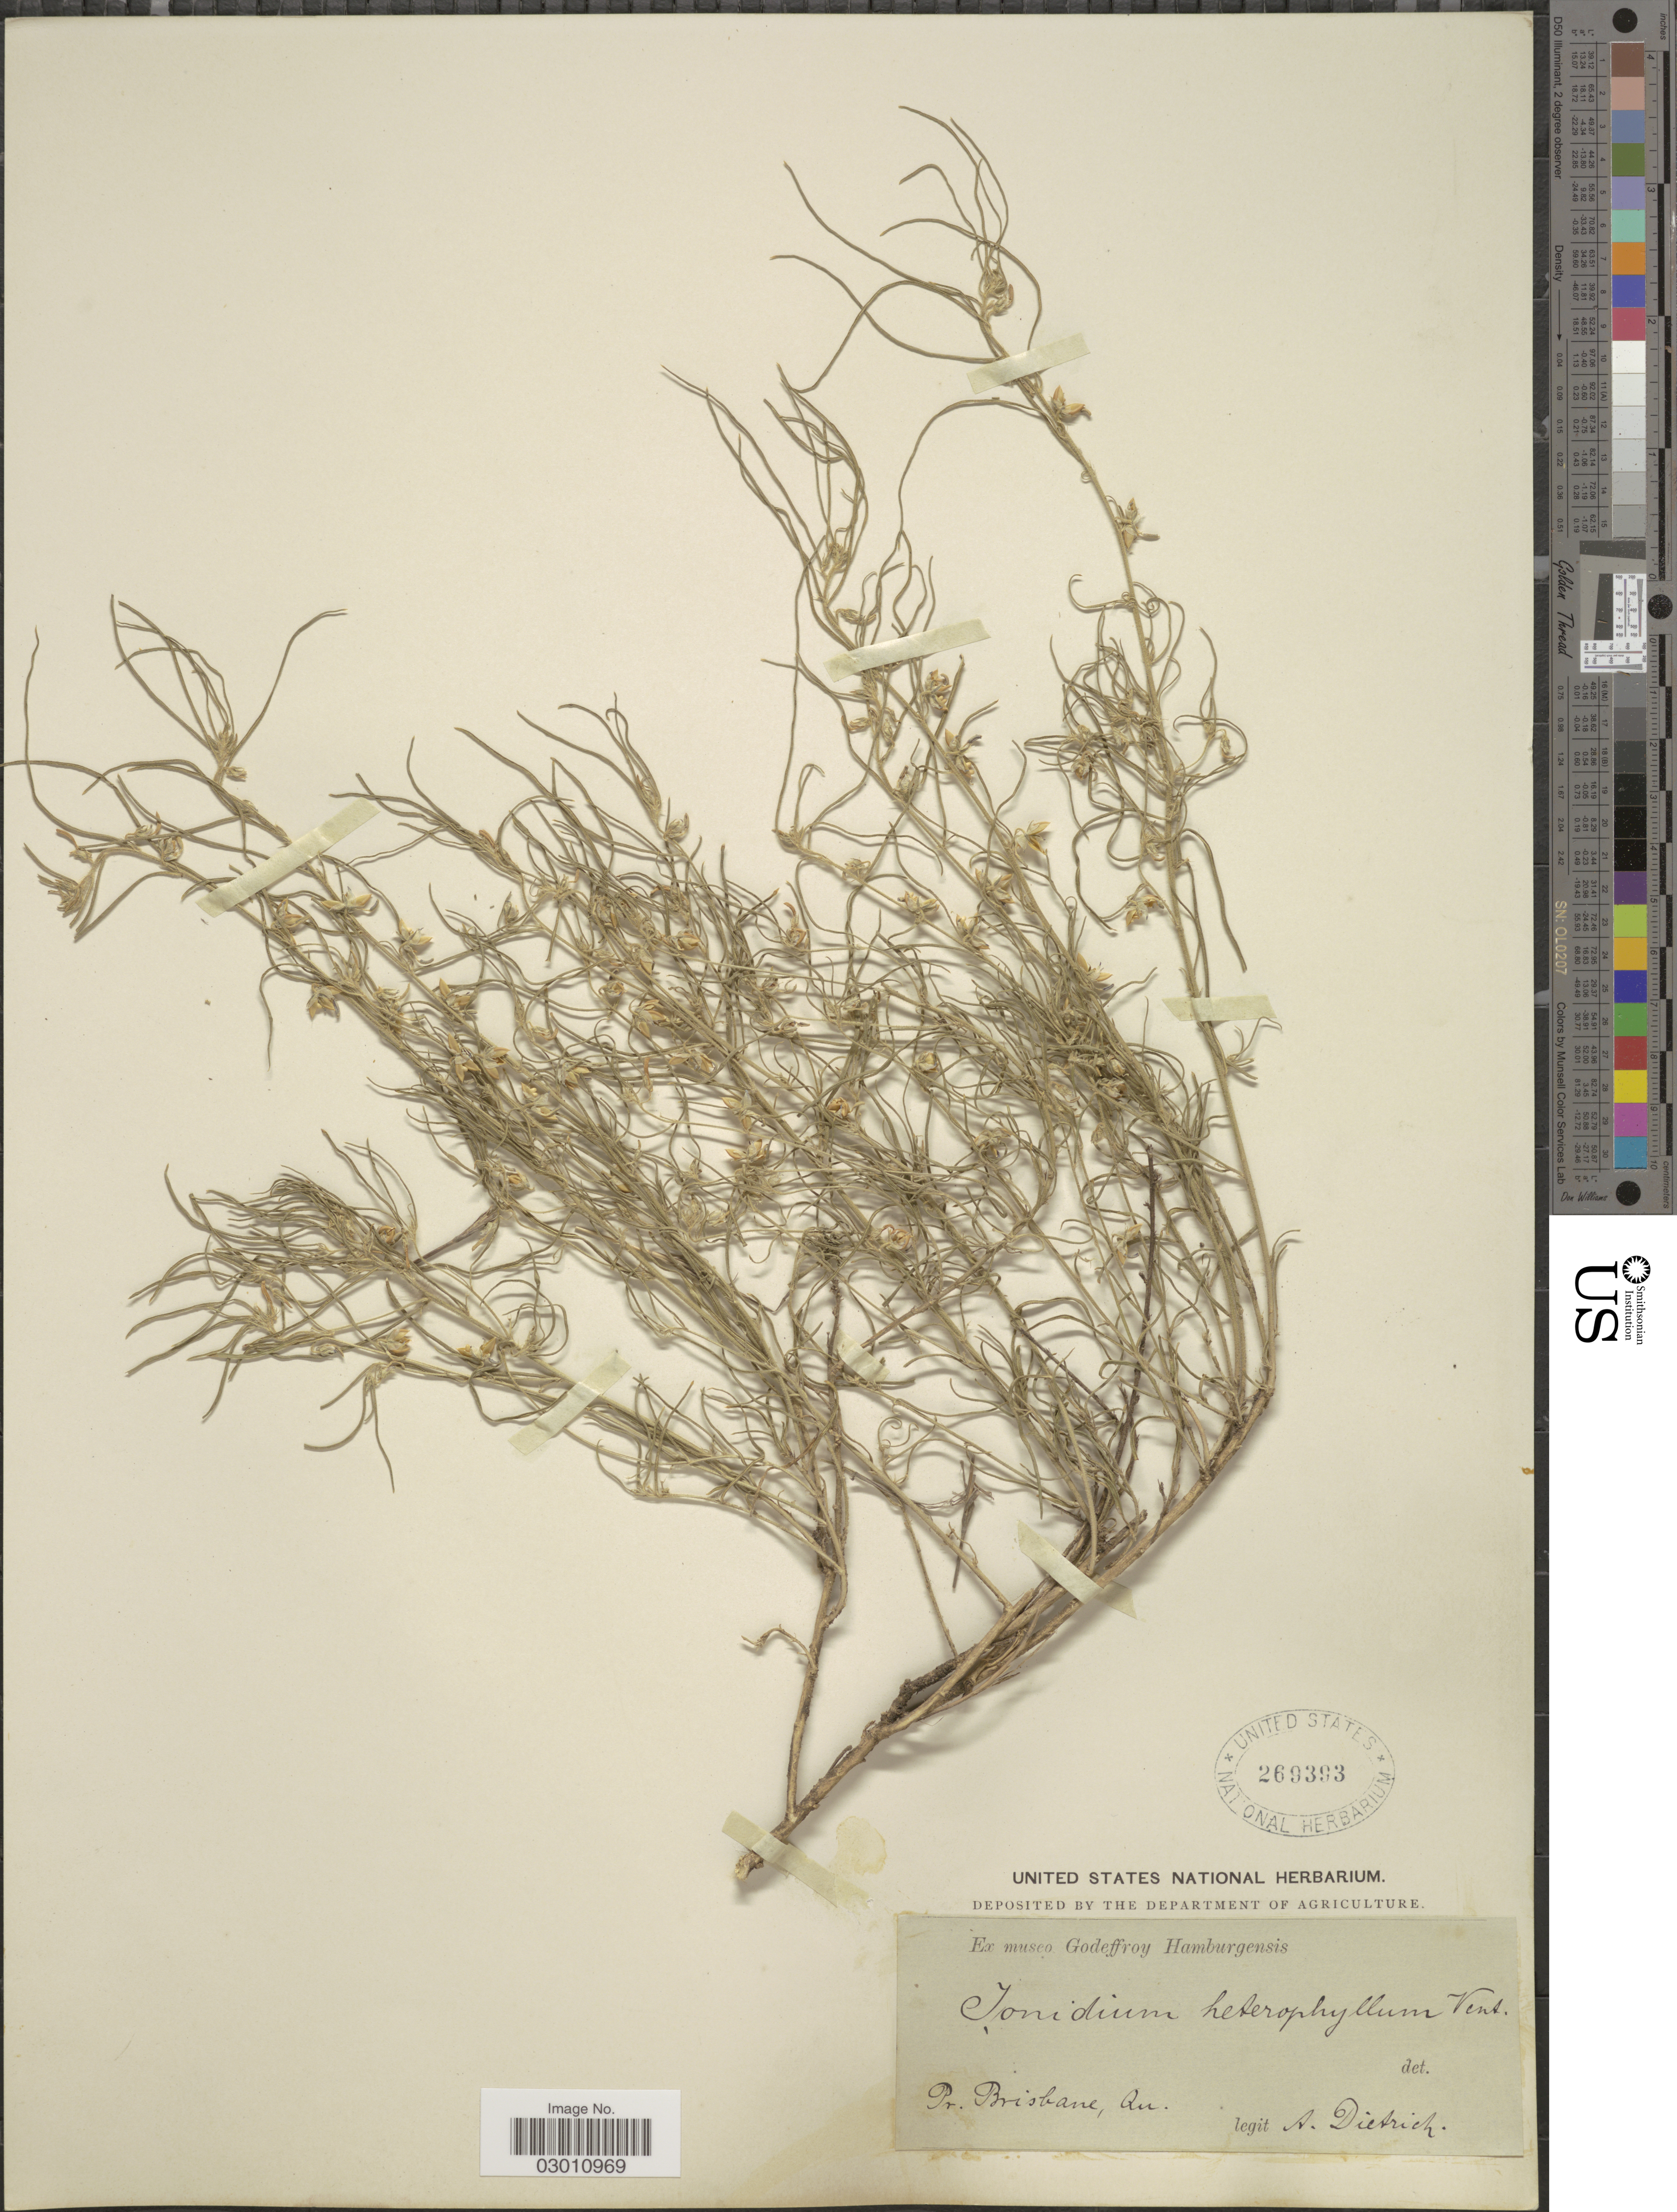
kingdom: Plantae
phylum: Tracheophyta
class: Magnoliopsida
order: Malpighiales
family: Violaceae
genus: Pigea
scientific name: Pigea enneasperma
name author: (L.) P.I. Forst.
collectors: A. Dietrich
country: Australia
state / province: Queensland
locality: Pr. Brisbane, Qu.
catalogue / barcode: US 269393